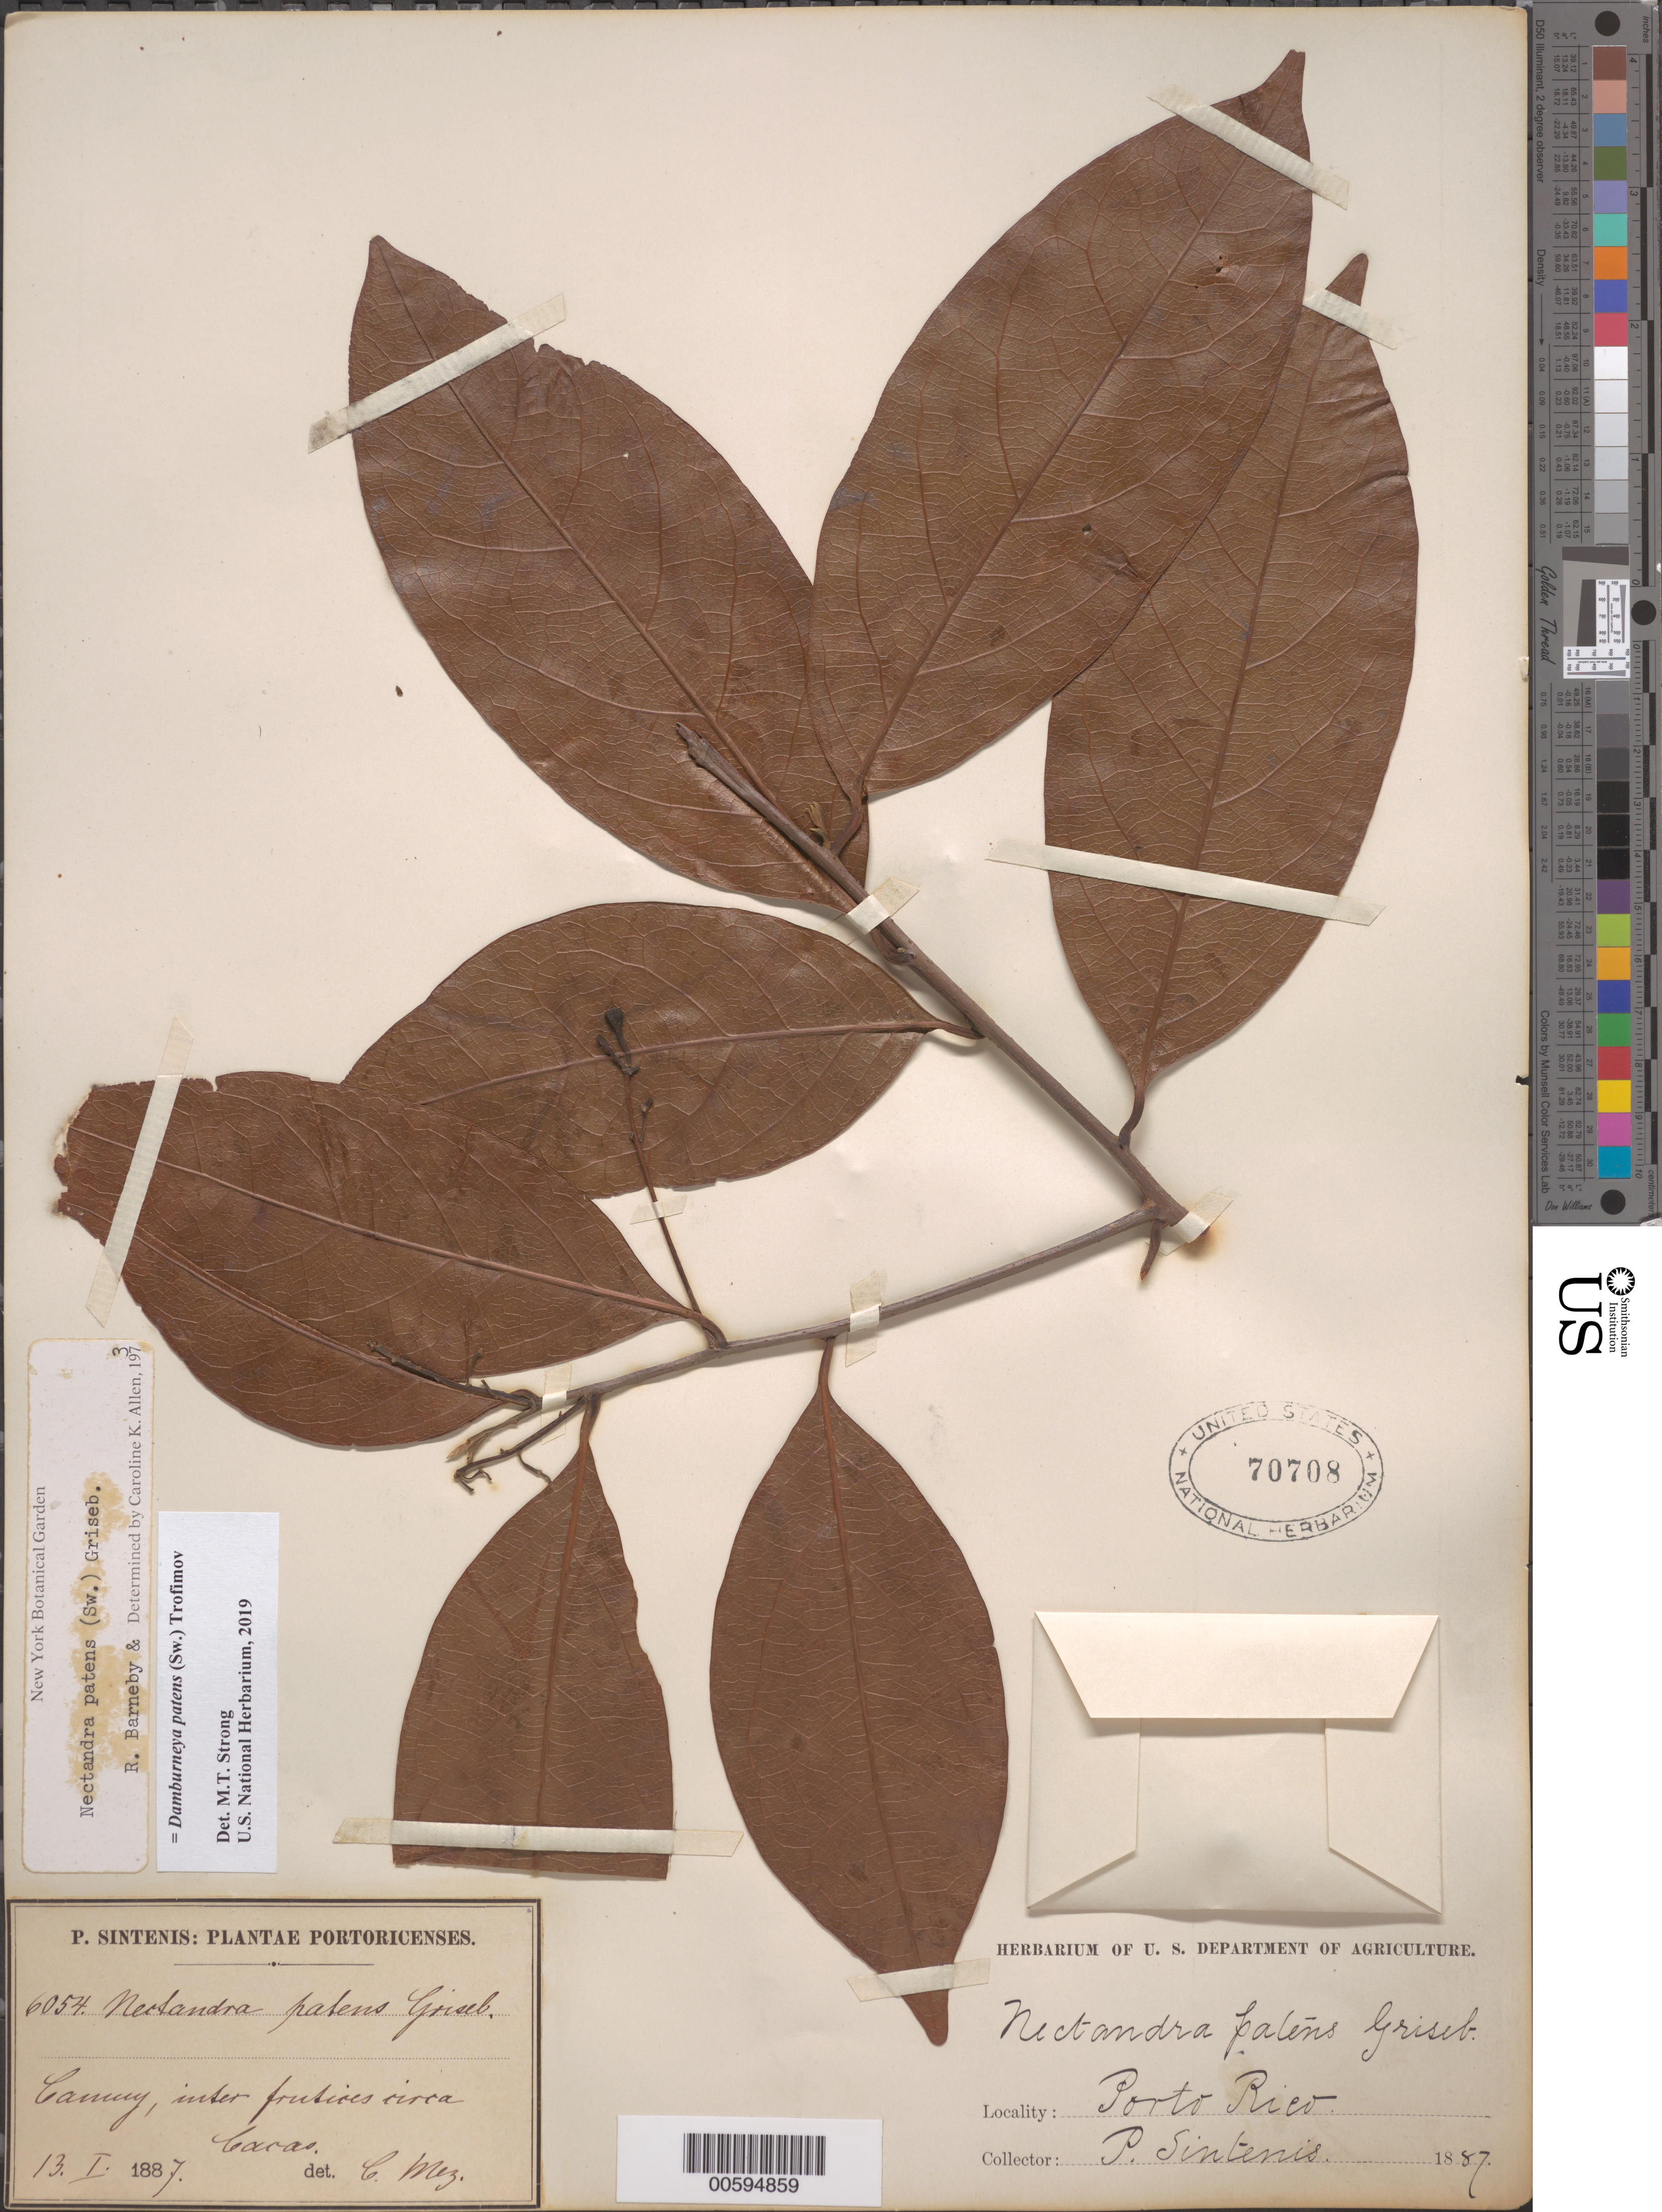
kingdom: Plantae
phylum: Tracheophyta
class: Magnoliopsida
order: Laurales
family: Lauraceae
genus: Damburneya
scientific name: Damburneya patens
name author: (Sw.) Trofimov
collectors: P. Sintenis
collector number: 6054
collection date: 1887-01-13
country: Puerto Rico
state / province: Camuy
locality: Inter frutices circa Cacao.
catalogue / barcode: US 70708